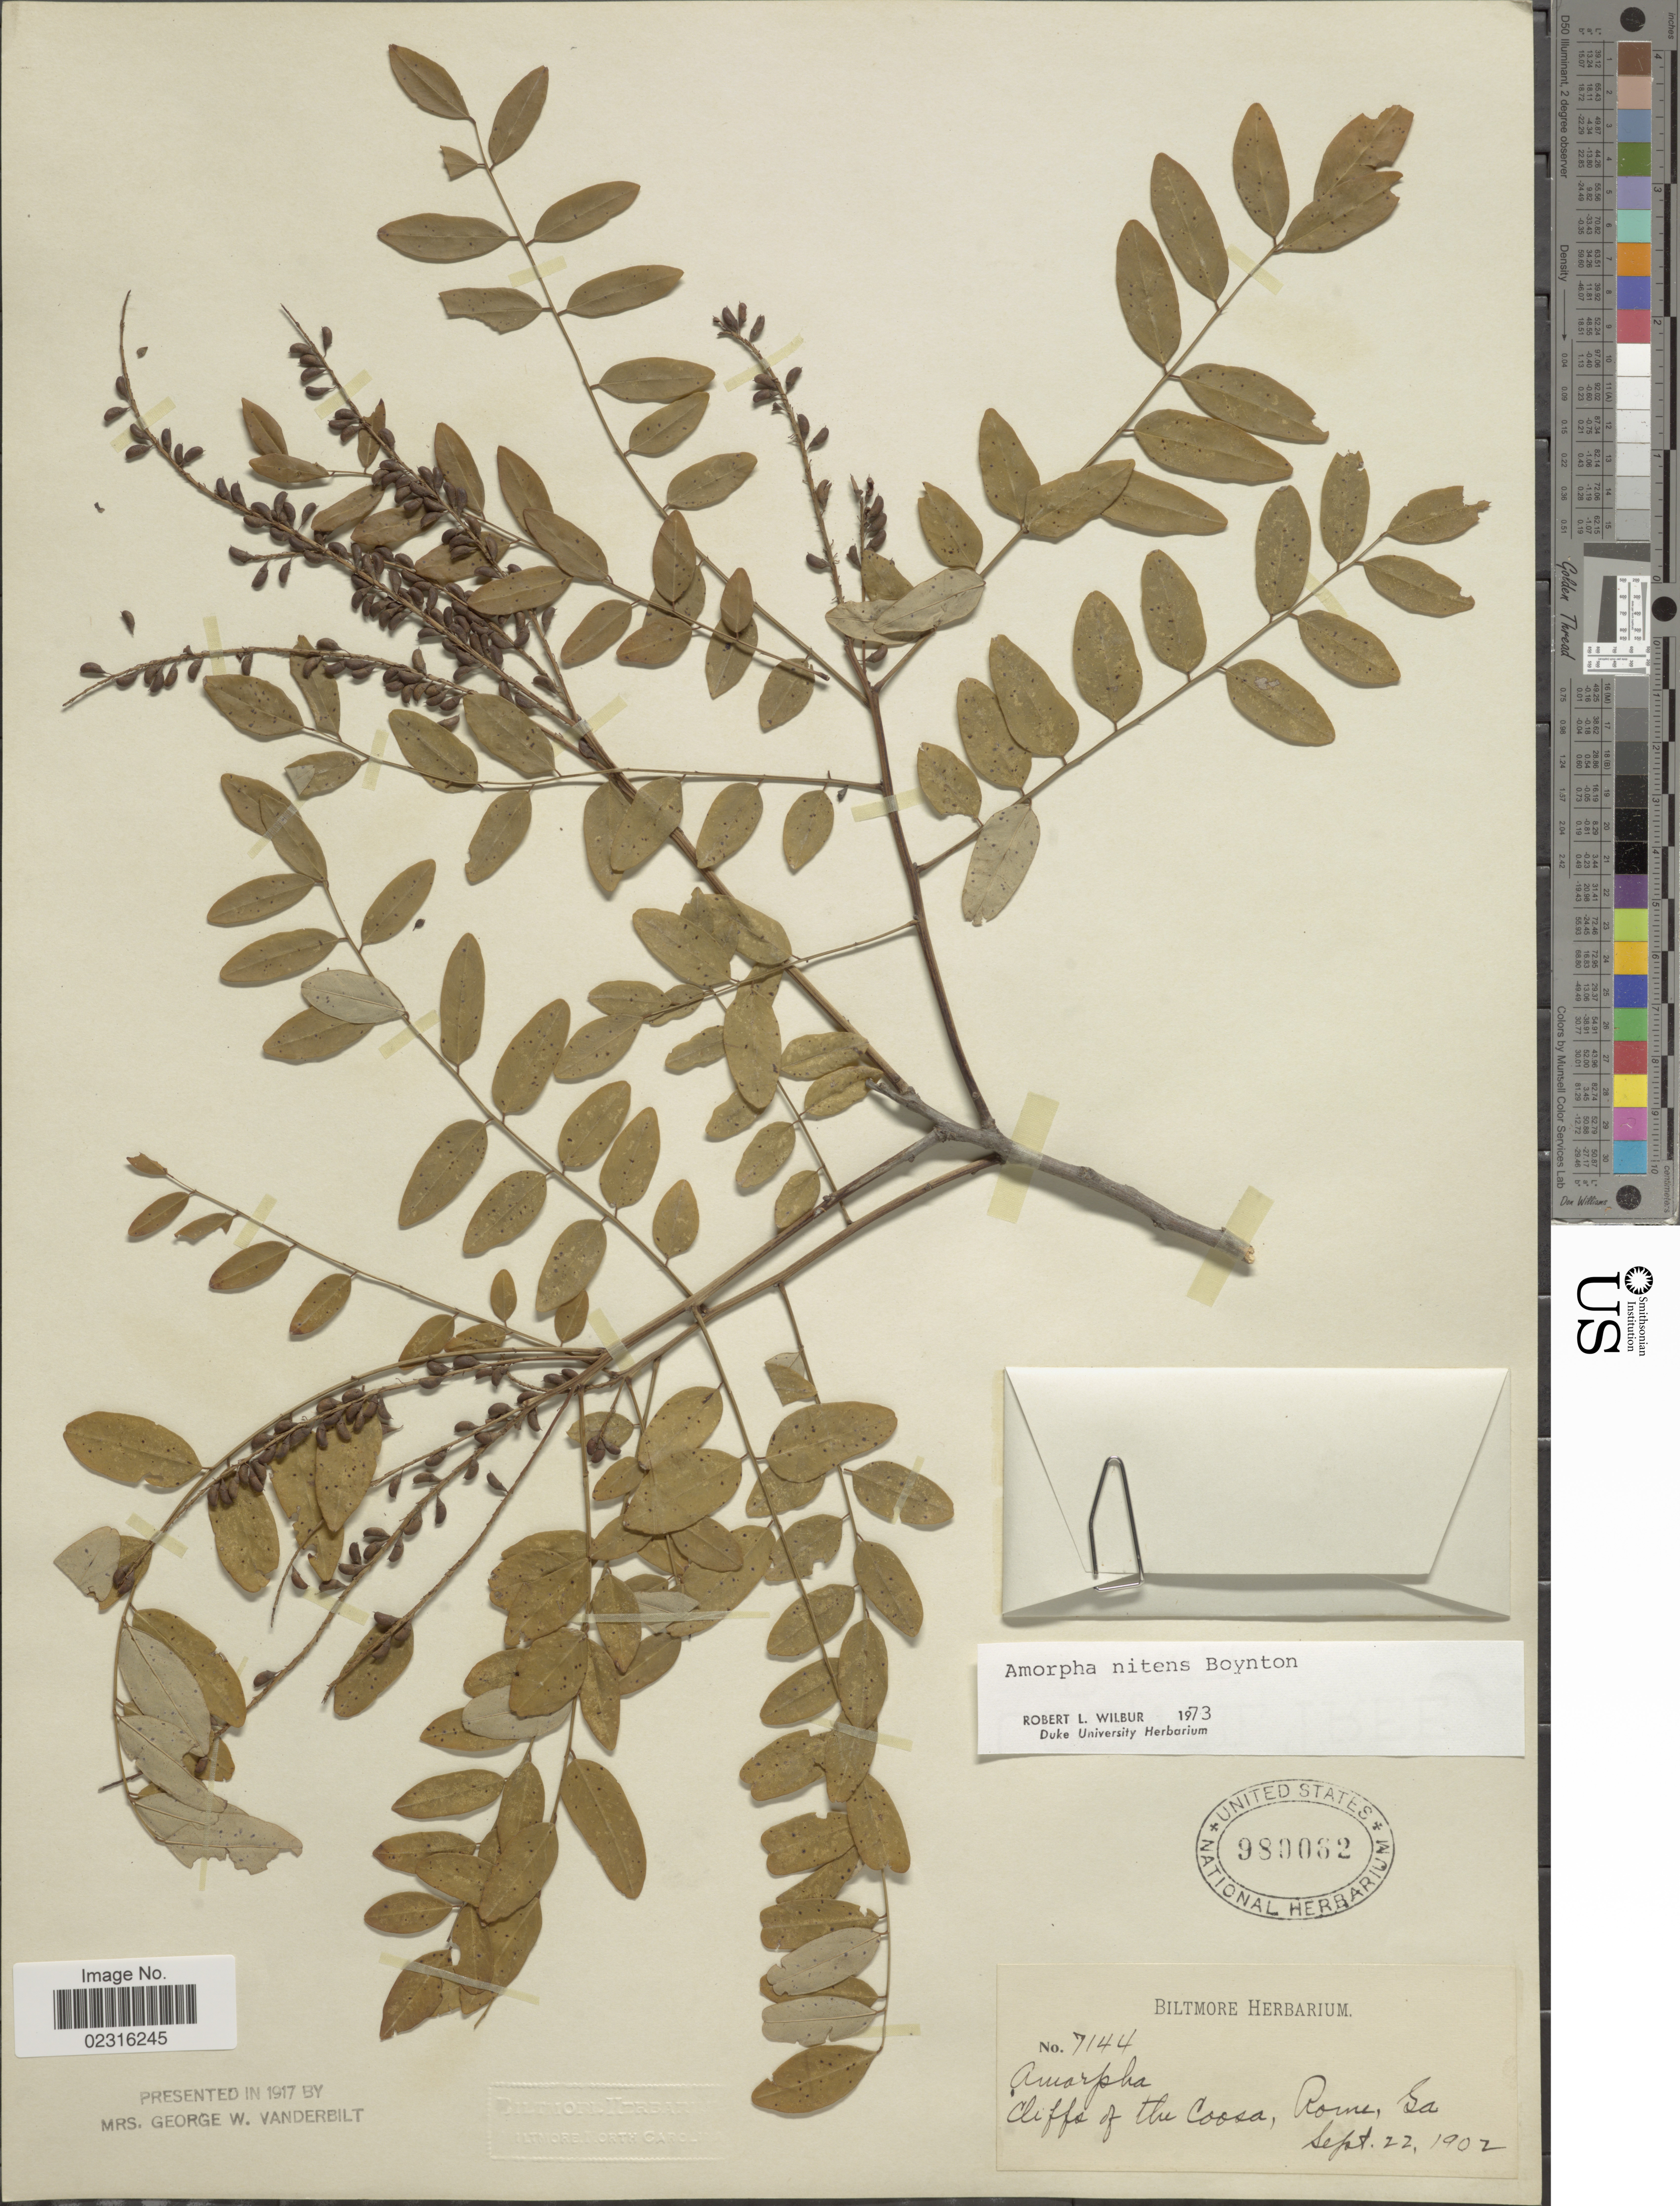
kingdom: Plantae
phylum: Tracheophyta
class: Magnoliopsida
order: Fabales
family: Fabaceae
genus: Amorpha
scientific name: Amorpha nitens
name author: F.E. Boynton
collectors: ex herb. Biltmore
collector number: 7144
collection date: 1902-09-22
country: United States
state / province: Georgia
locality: Cliffs of the Coosa, Rome.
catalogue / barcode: US 980062